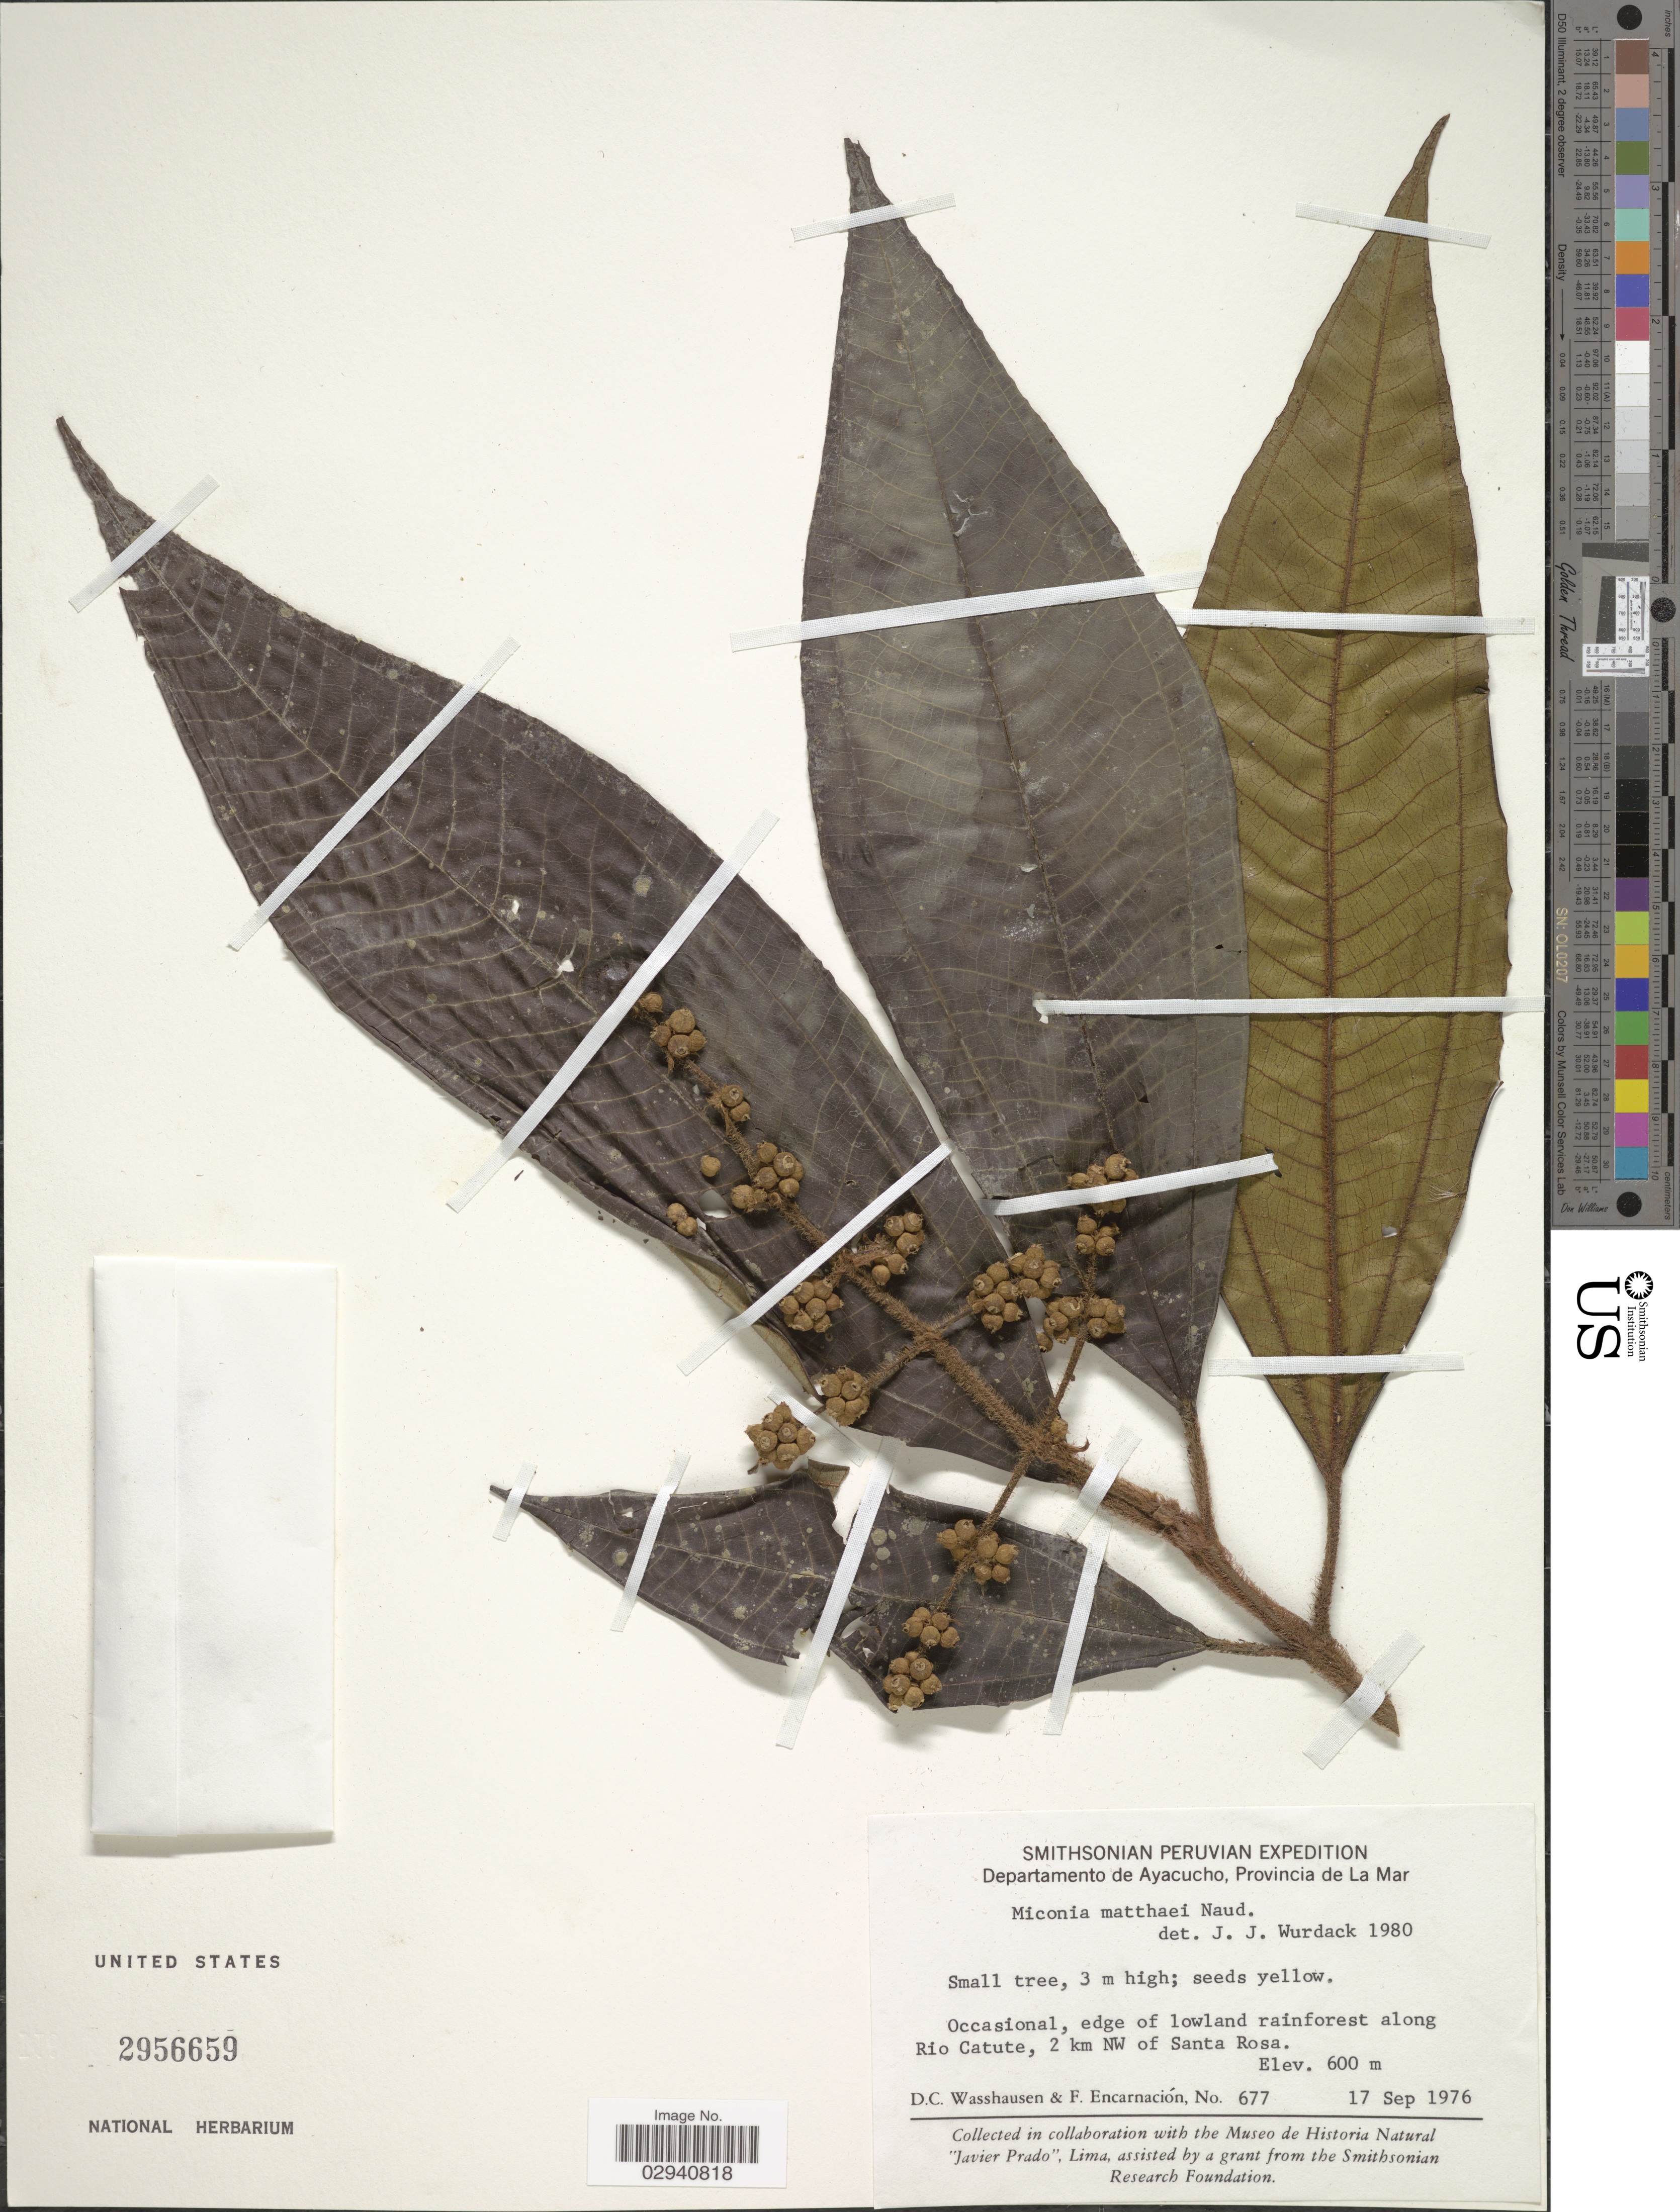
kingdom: Plantae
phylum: Tracheophyta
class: Magnoliopsida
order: Myrtales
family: Melastomataceae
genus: Miconia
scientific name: Miconia matthaei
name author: Naudin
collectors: D. C. Wasshausen & F. Encarnación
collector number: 677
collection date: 1976-09-17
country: Peru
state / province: Ayacucho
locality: Departamento de Ayacucho, Provincia de La Mar. Along Rio Catute, 2 km NW of Santa Rosa.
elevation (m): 600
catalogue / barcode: US 2956659